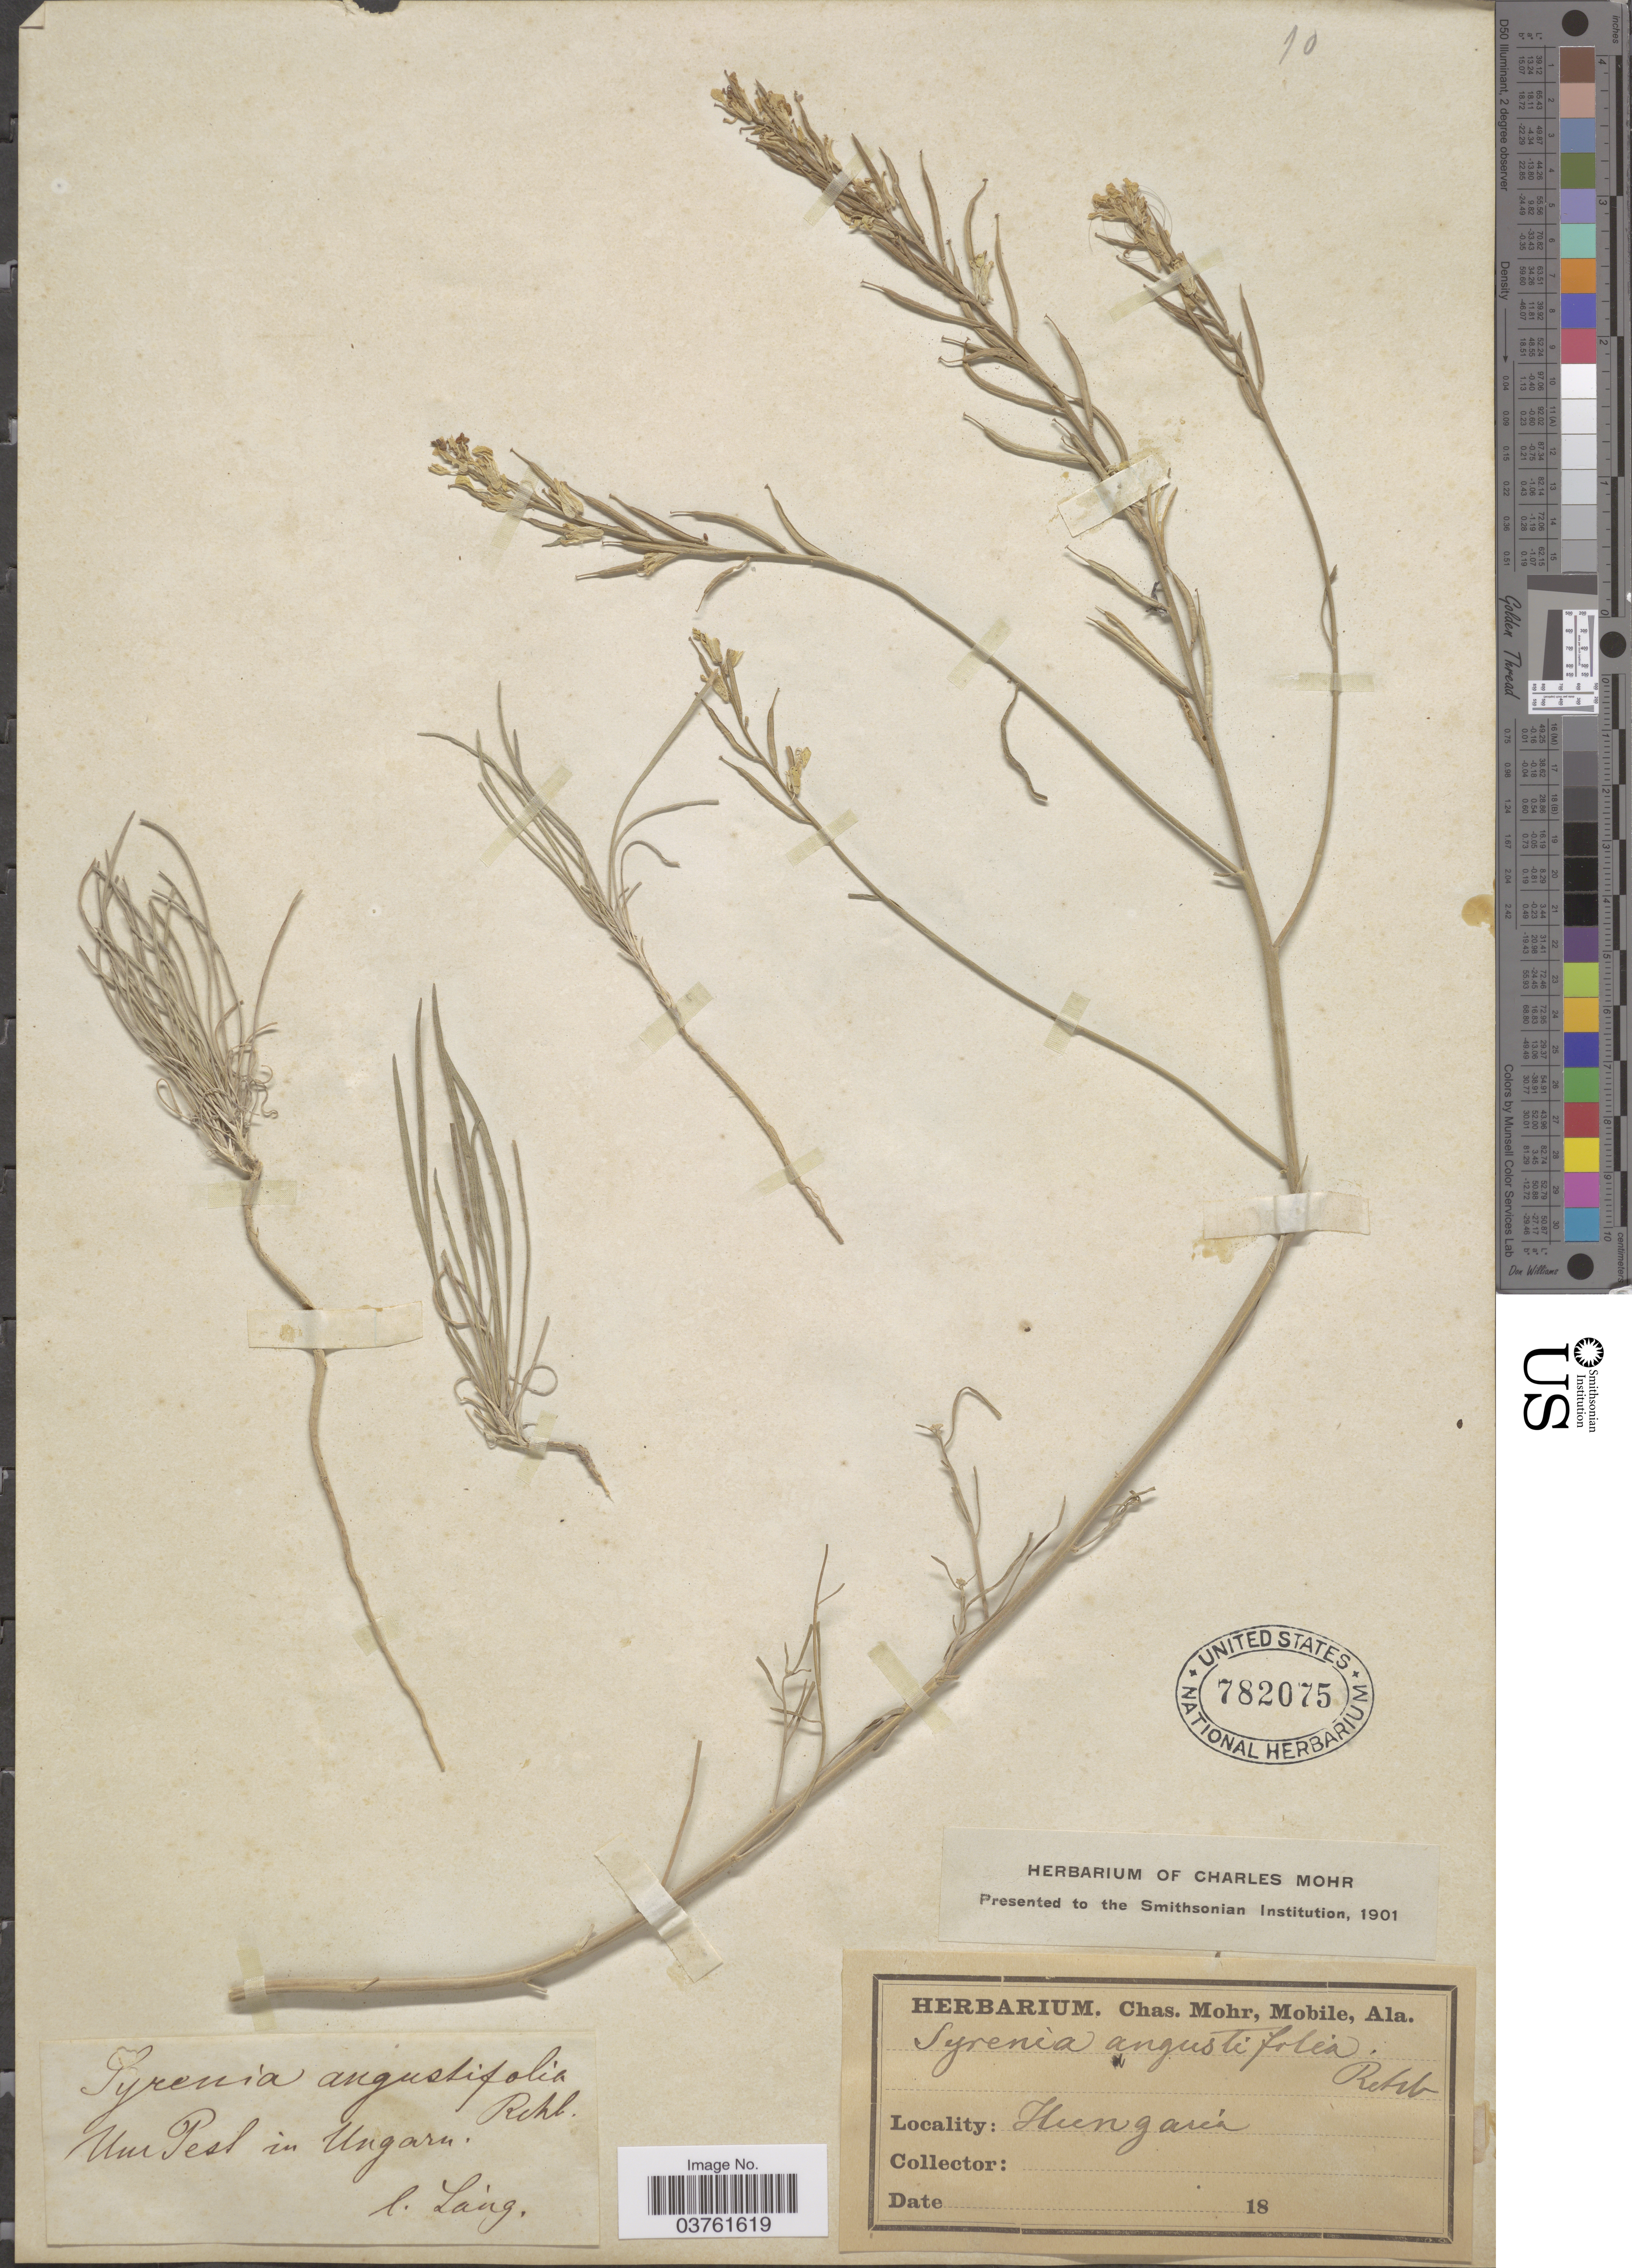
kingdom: Plantae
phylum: Tracheophyta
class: Magnoliopsida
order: Brassicales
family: Brassicaceae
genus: Syrenia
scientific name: Syrenia angustifolia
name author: (Ehrh.) Rchb.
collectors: -- Lang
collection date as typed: Transcribed d/m/y: //18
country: Hungary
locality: Um Pest in Ungaru.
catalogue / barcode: US 782075